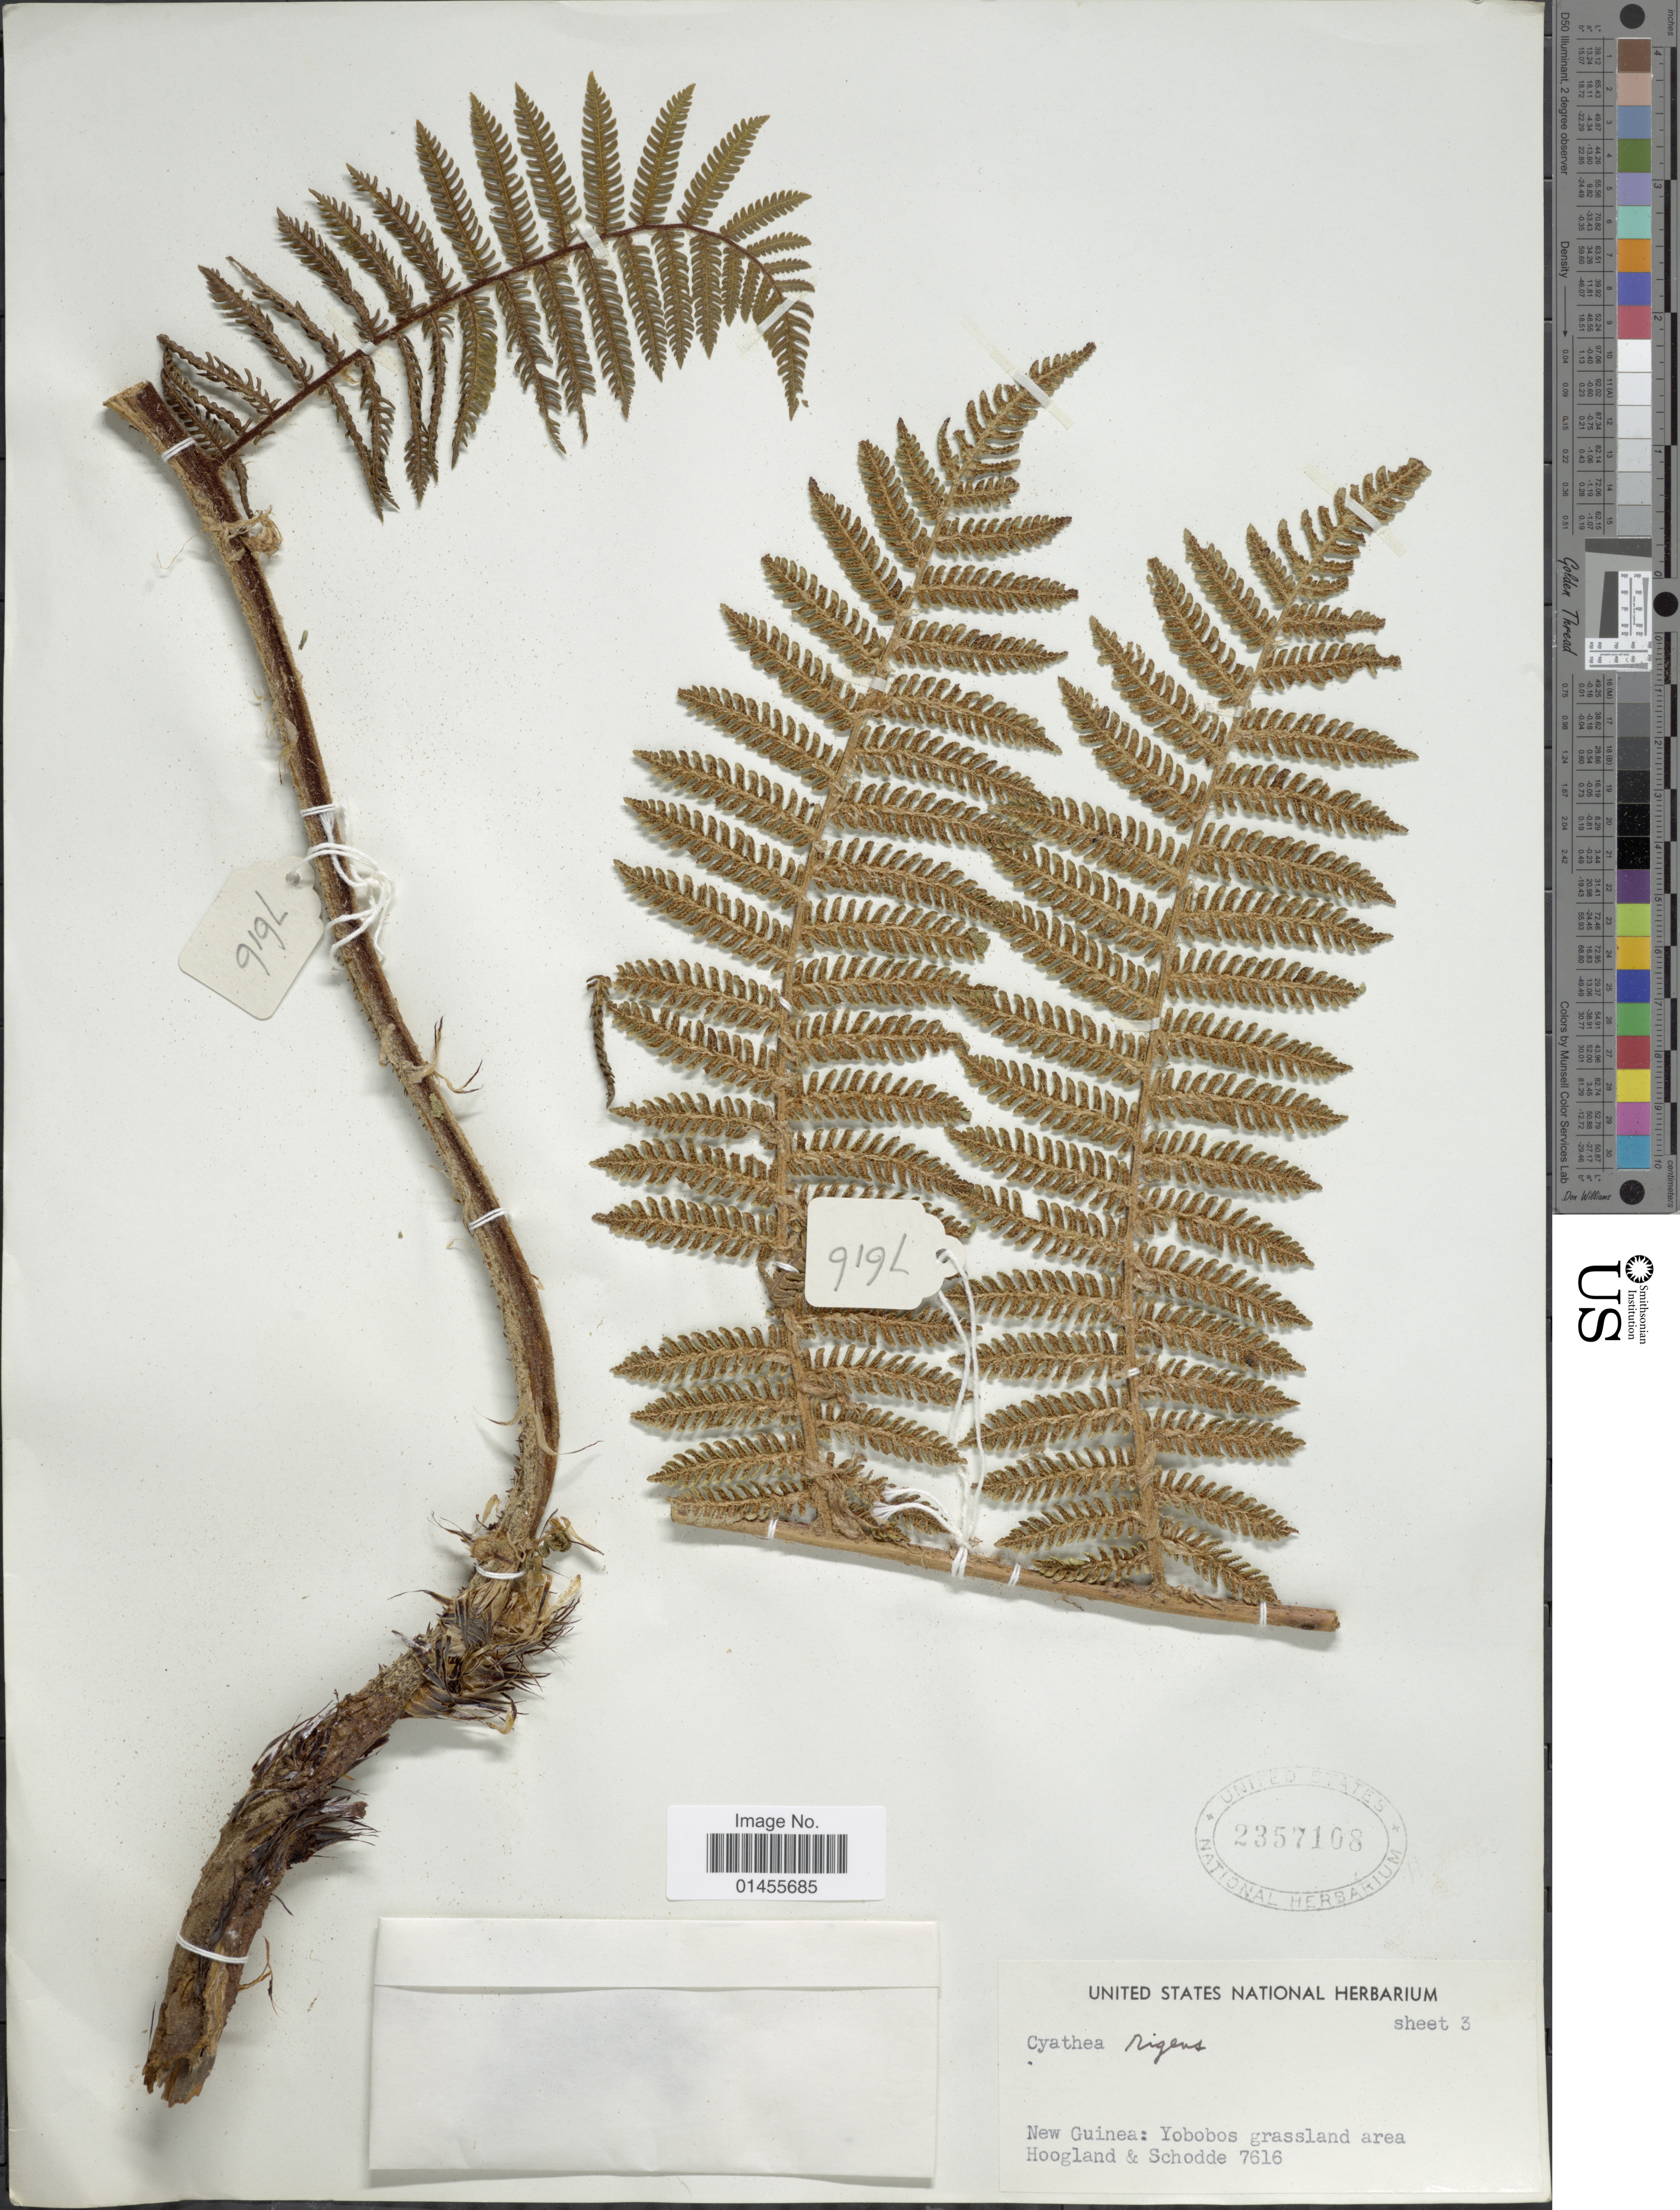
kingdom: Plantae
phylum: Tracheophyta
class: Polypodiopsida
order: Cyatheales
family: Cyatheaceae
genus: Alsophila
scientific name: Alsophila rigens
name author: (Rosenst.) R.M. Tryon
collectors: R. D. Hoogland & R. Schodde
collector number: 7616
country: Papua New Guinea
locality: New Guinea; Yobobos grassland area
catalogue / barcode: US 2357108